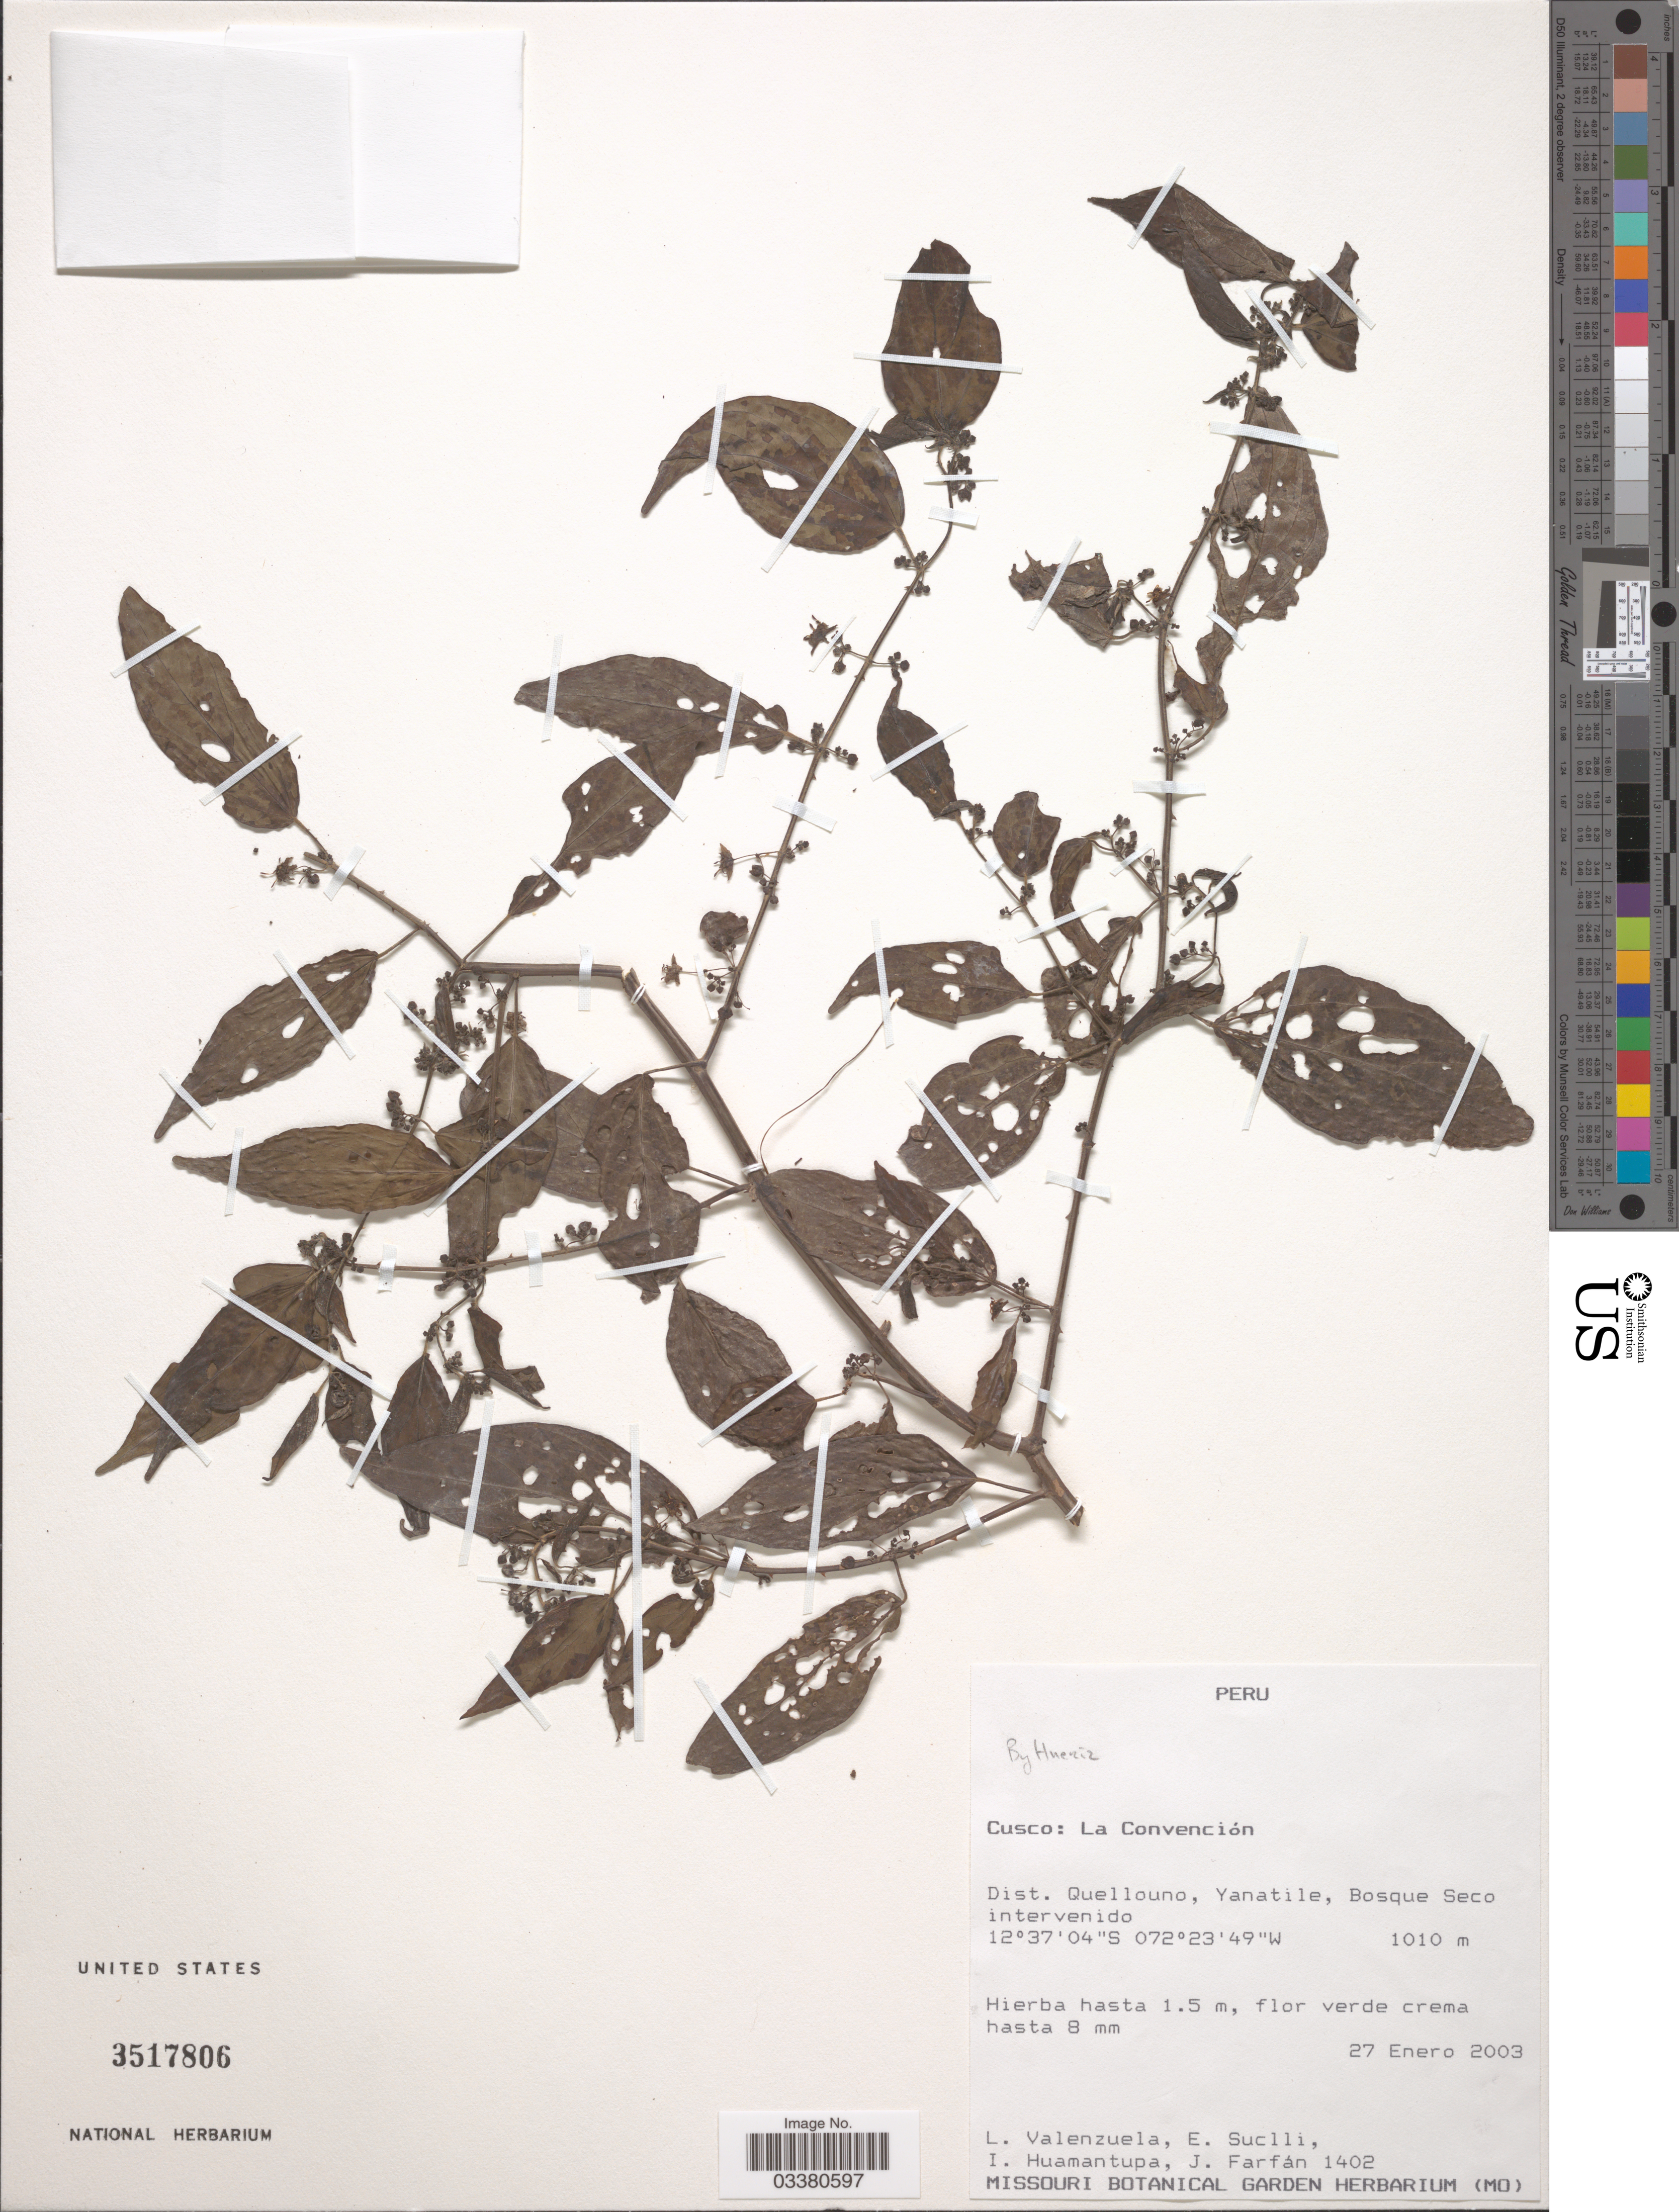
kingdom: Plantae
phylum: Tracheophyta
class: Magnoliopsida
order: Malvales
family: Malvaceae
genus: Byttneria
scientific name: Byttneria sp.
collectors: L. Valenzuela, E. Suclli, I. Huamantupa & J. Farfán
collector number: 1402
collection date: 2003-01-27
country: Peru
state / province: Cusco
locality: La Convención. Dist. Quellouno, Yanatile, Bosque Seco intervenido.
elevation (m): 1010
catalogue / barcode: US 3517806